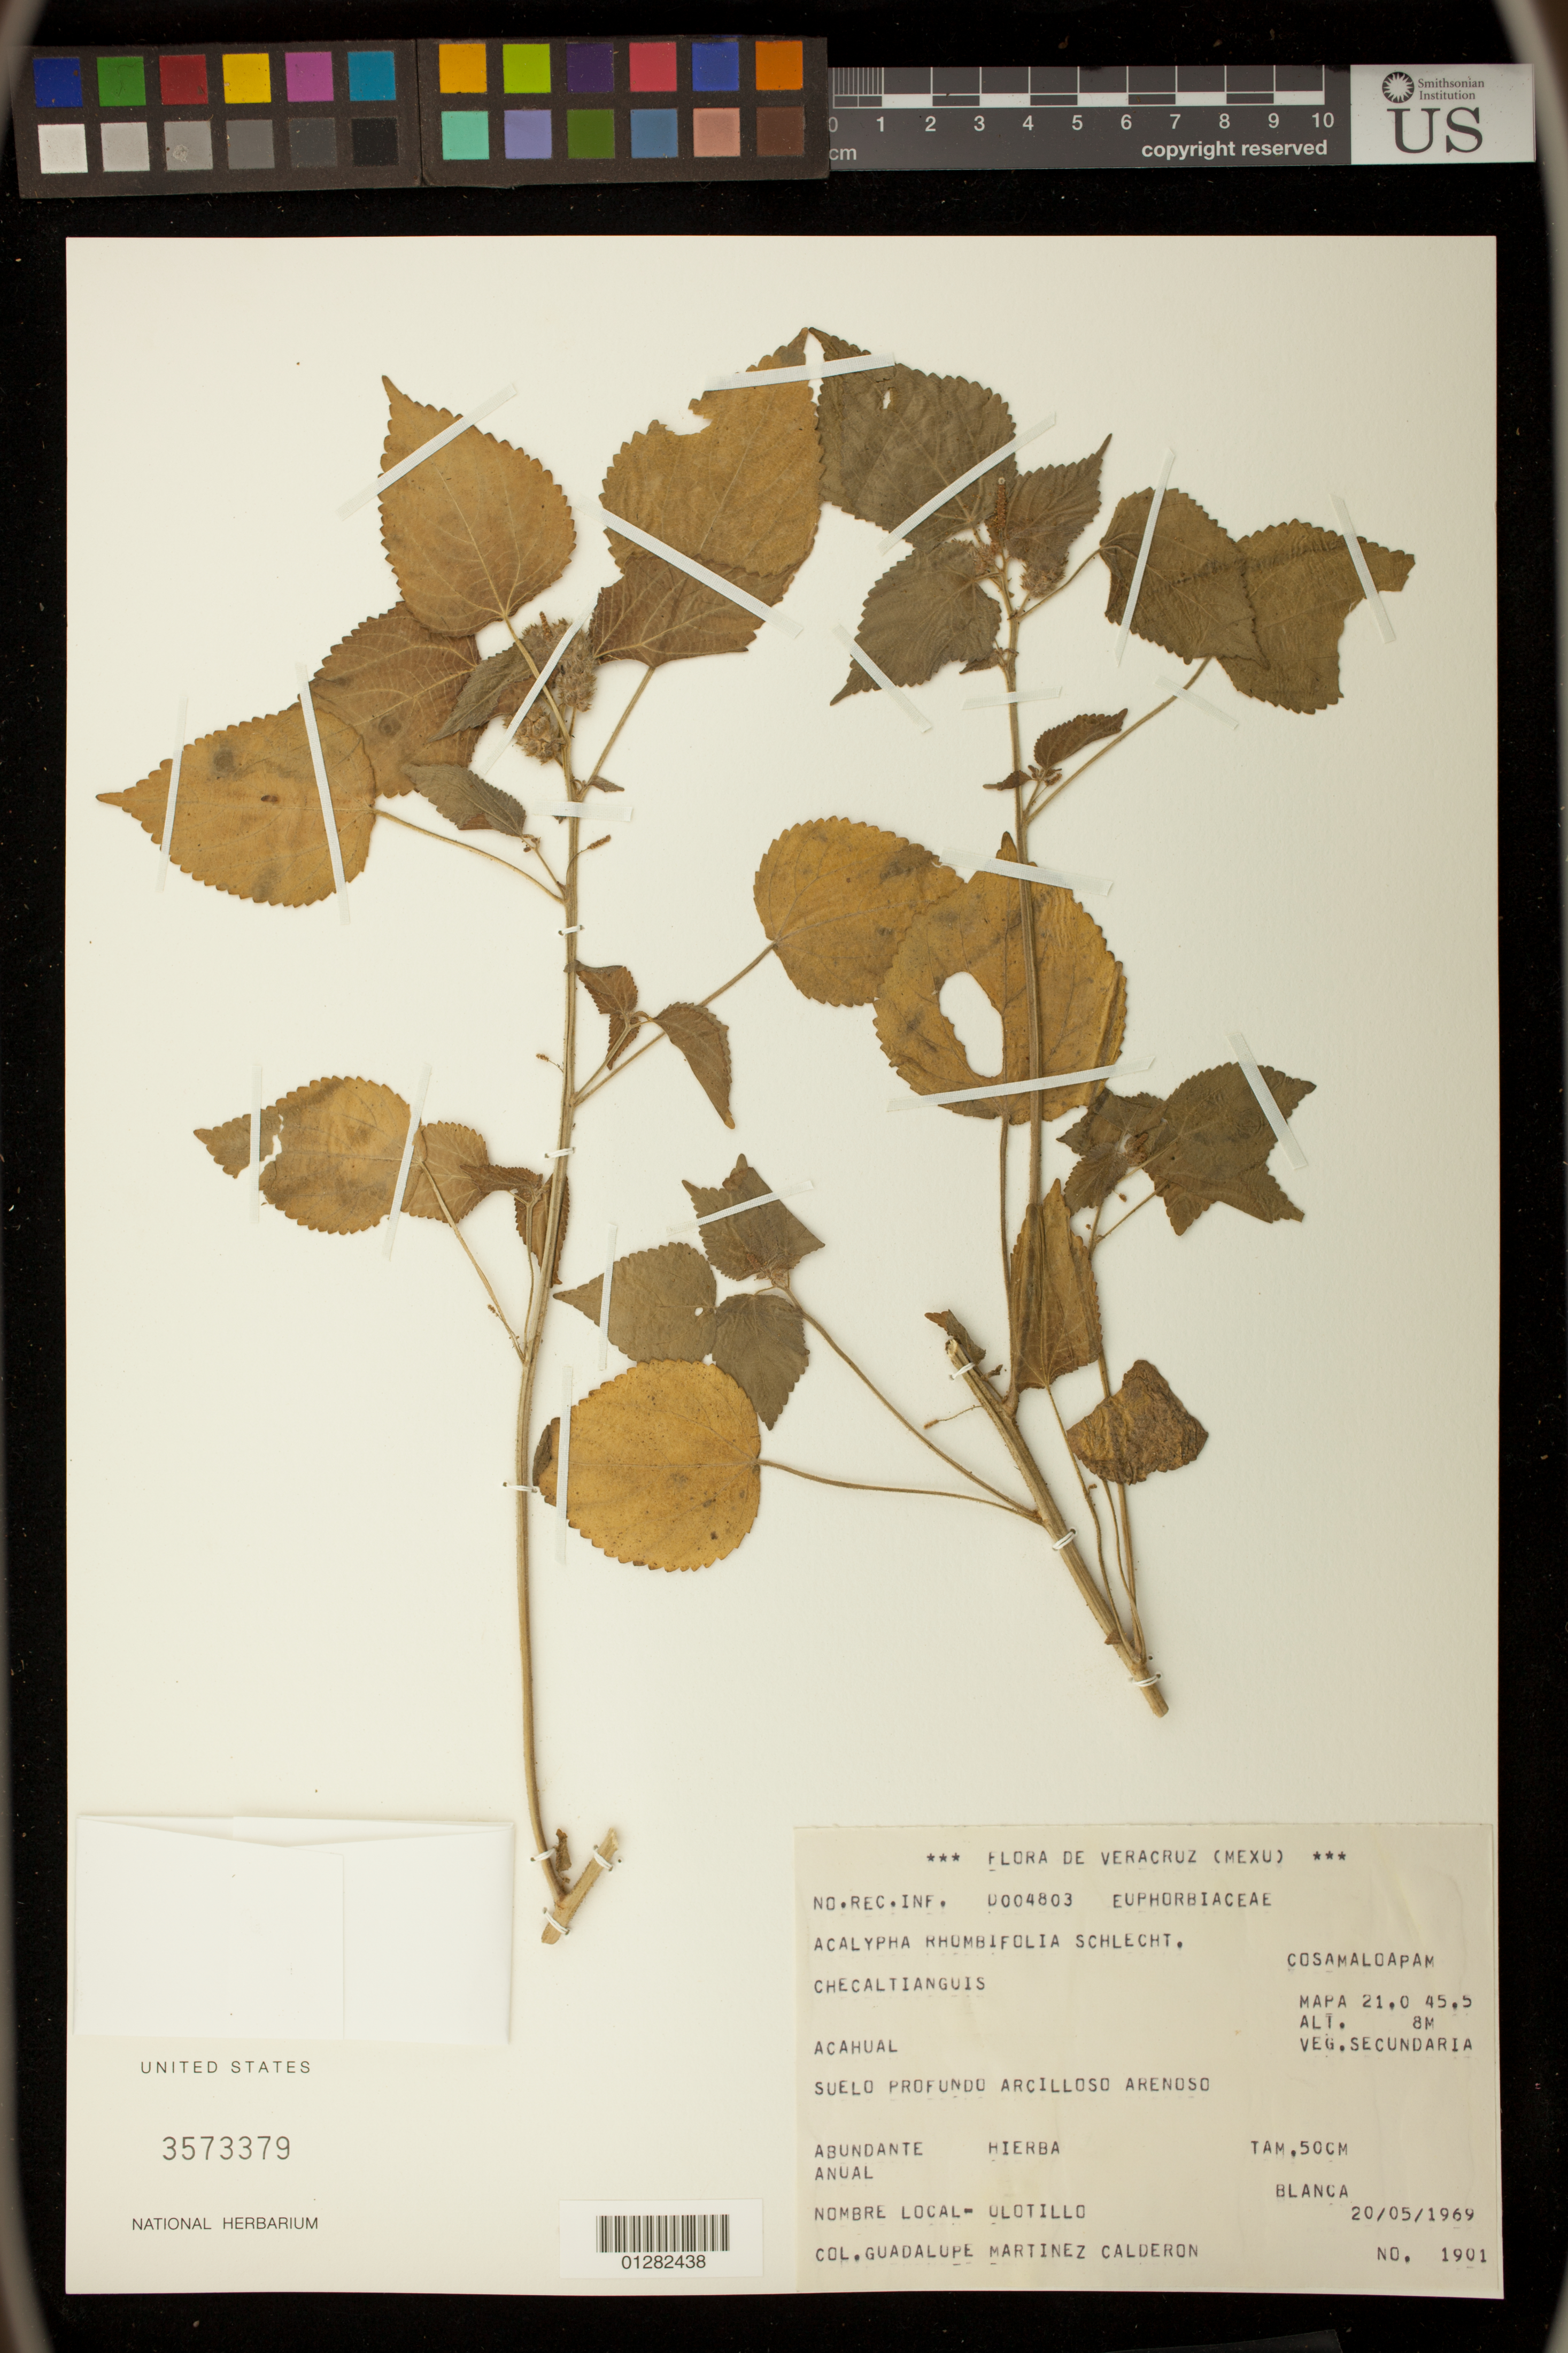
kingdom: Plantae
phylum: Tracheophyta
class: Magnoliopsida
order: Malpighiales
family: Euphorbiaceae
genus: Acalypha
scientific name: Acalypha rhombifolia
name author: Schltdl.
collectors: P. C. Standley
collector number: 1901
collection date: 1969-05-20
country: Mexico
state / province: Veracruz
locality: Acahual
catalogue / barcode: US 3573379